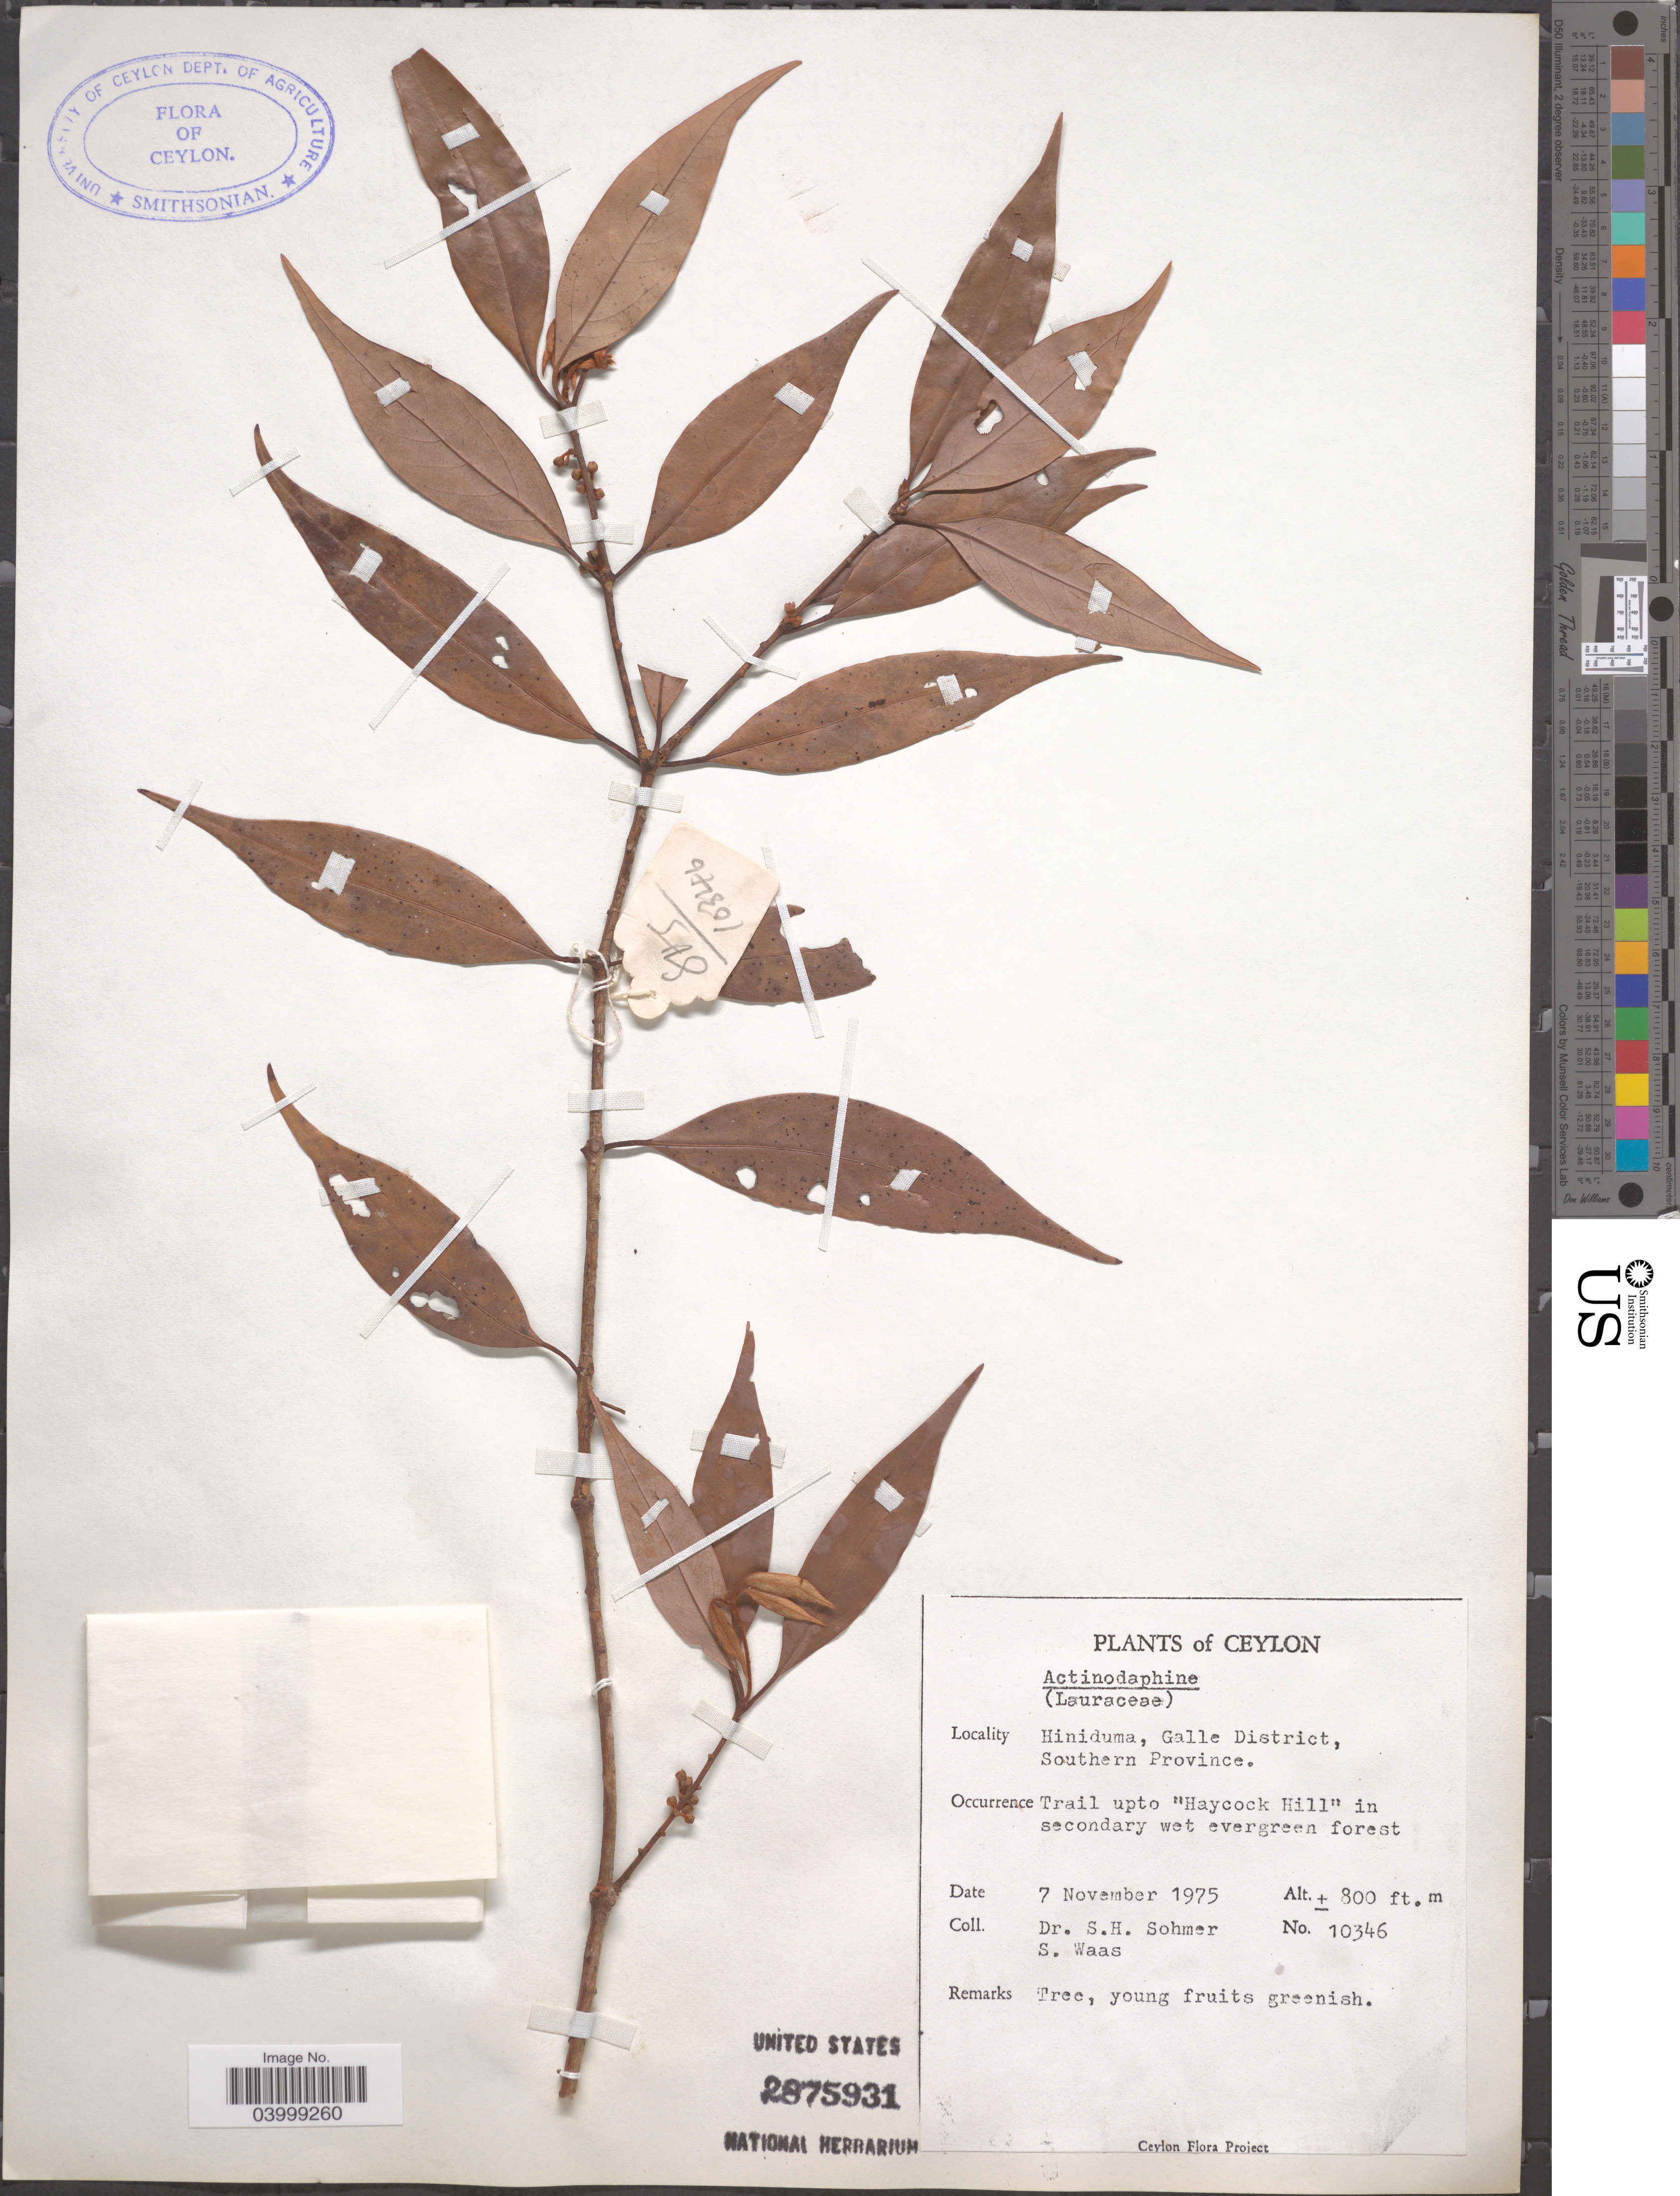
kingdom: Plantae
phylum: Tracheophyta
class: Magnoliopsida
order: Laurales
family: Lauraceae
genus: Actinodaphne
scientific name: Actinodaphne sp.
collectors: S. H. Sohmer & S. Waas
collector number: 10346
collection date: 1975-11-07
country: Sri Lanka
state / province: Southern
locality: Ceylon. Hiniduma, Galle District, Southern Province. Trail upto "Haycock Hill" in secondary wet evergreen forest.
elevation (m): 244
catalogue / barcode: US 2875931